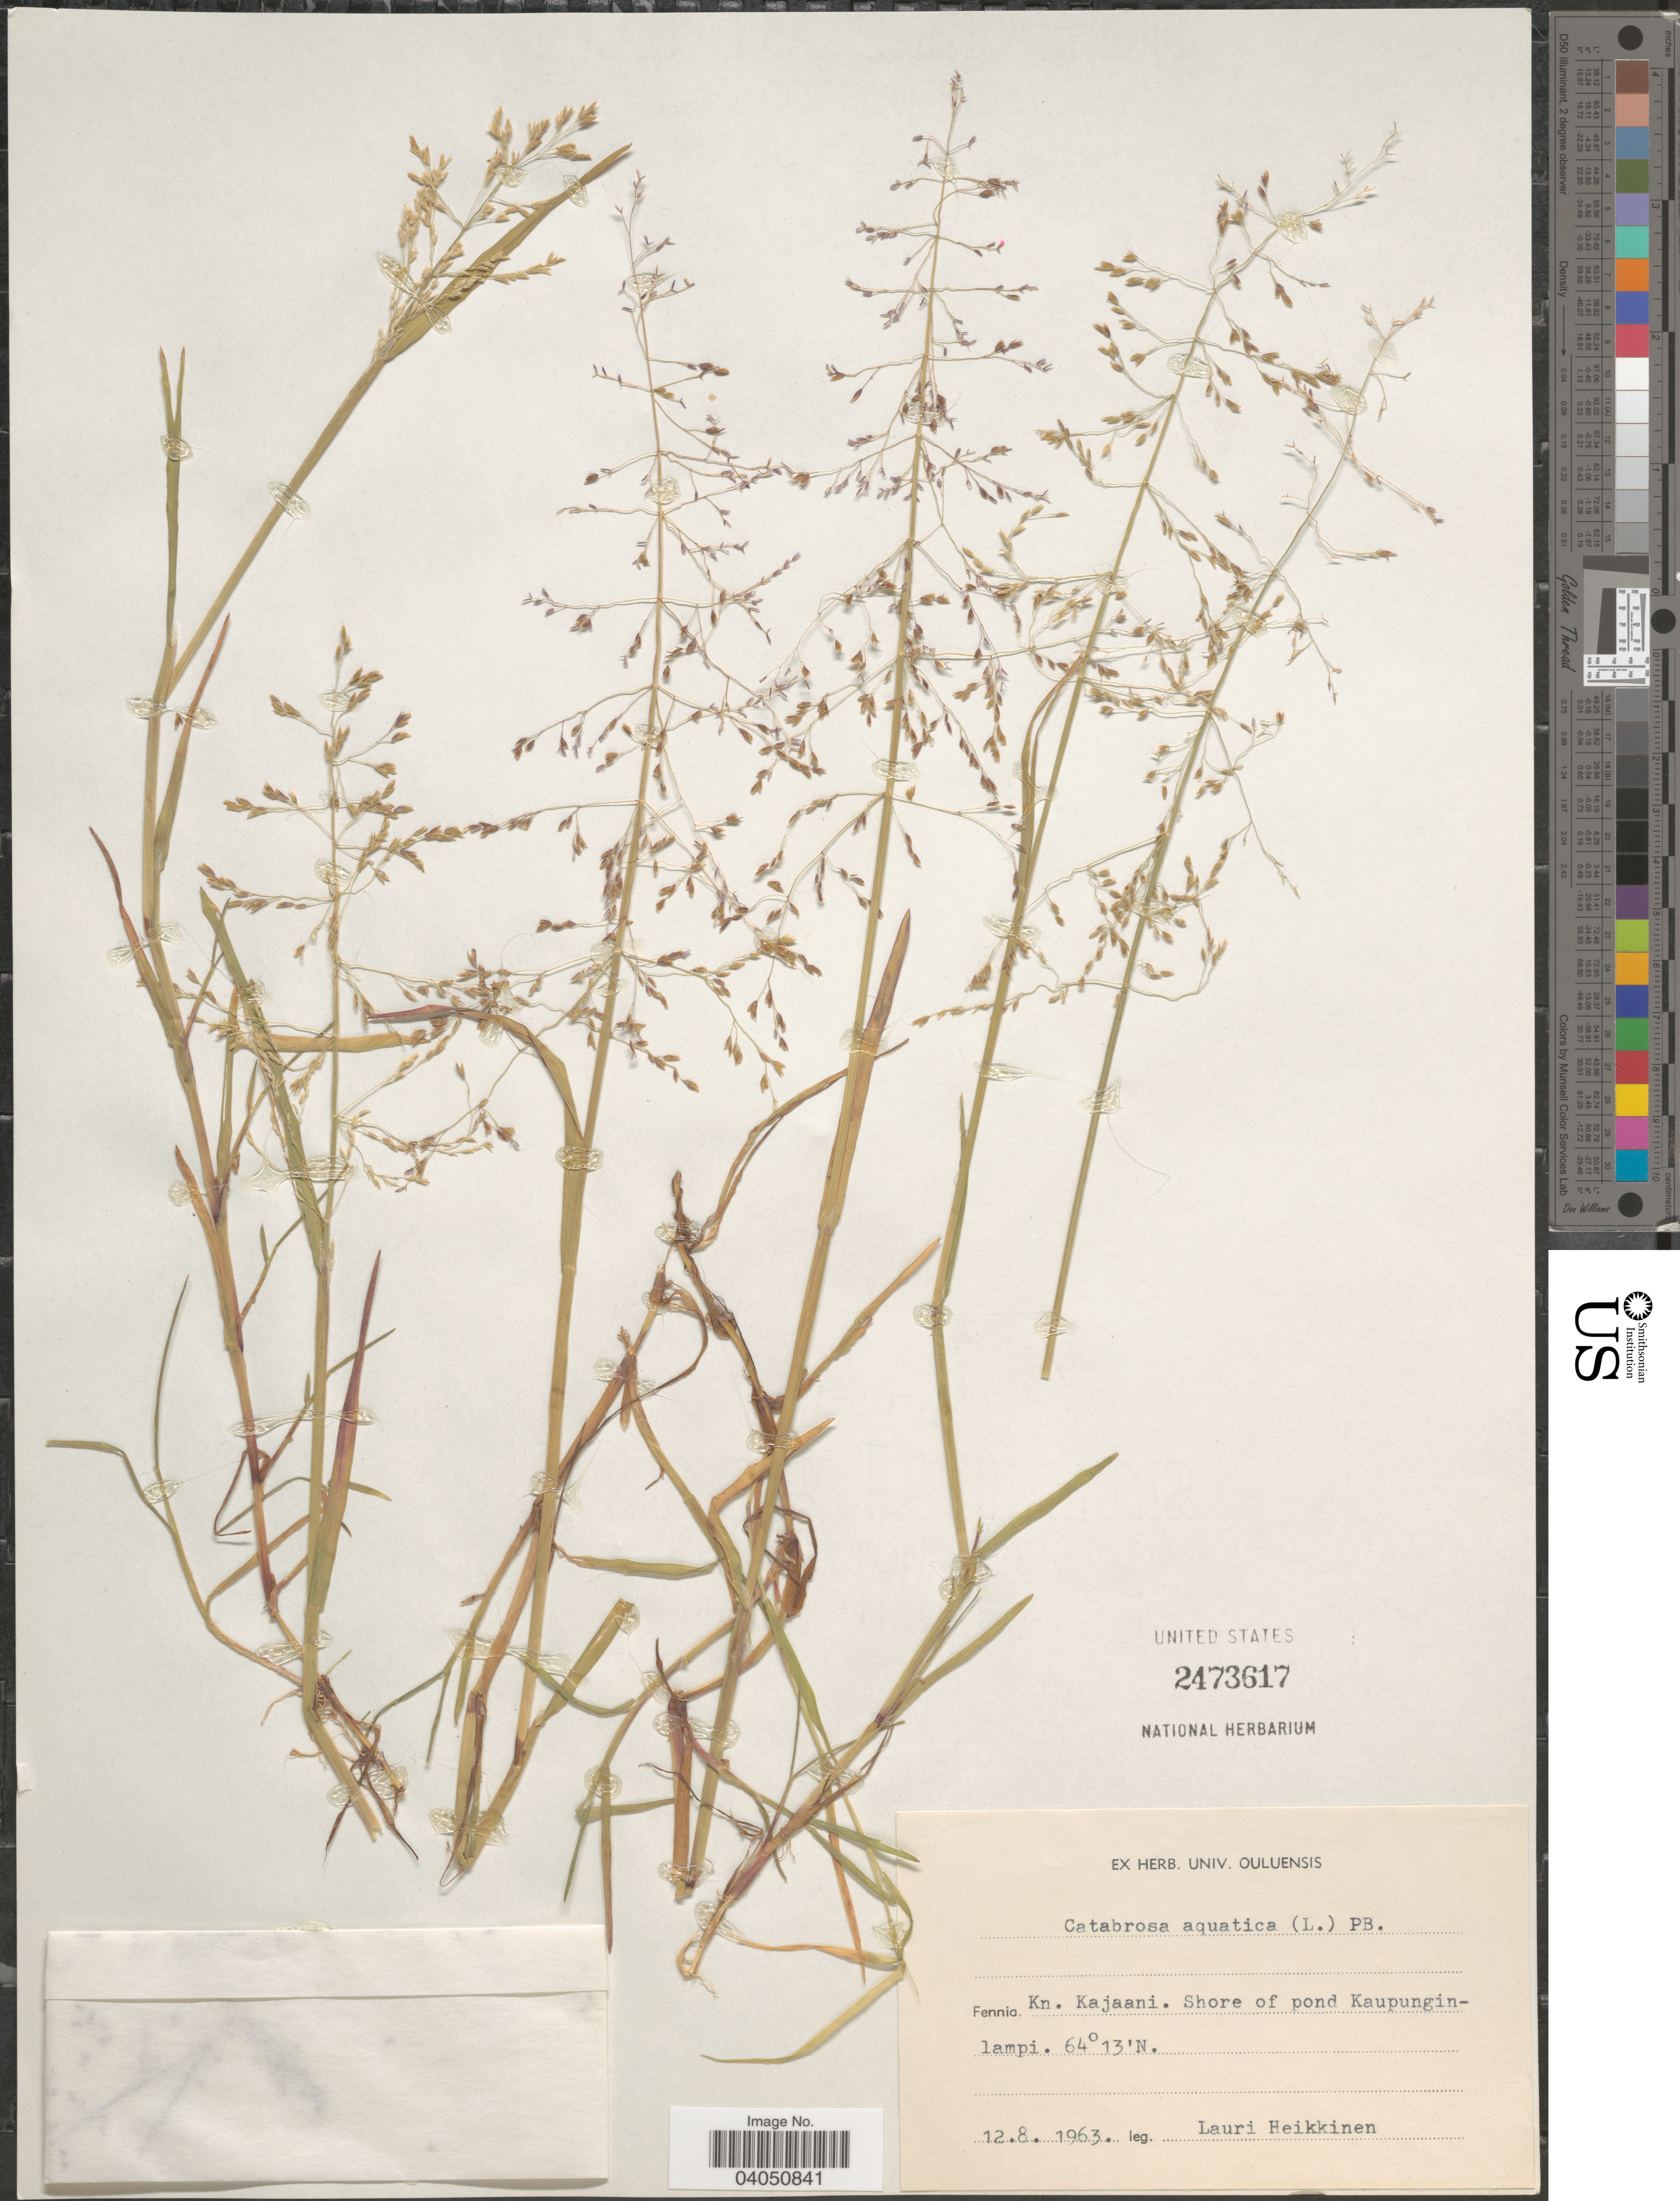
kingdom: Plantae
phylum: Tracheophyta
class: Liliopsida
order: Poales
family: Poaceae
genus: Catabrosa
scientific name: Catabrosa aquatica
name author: (L.) P. Beauv.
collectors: L. Heikkinen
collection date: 1963-08-12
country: Finland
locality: Fennia. Kn. Kajaani. Shore of pond Kaupunginlampi.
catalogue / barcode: US 2473617